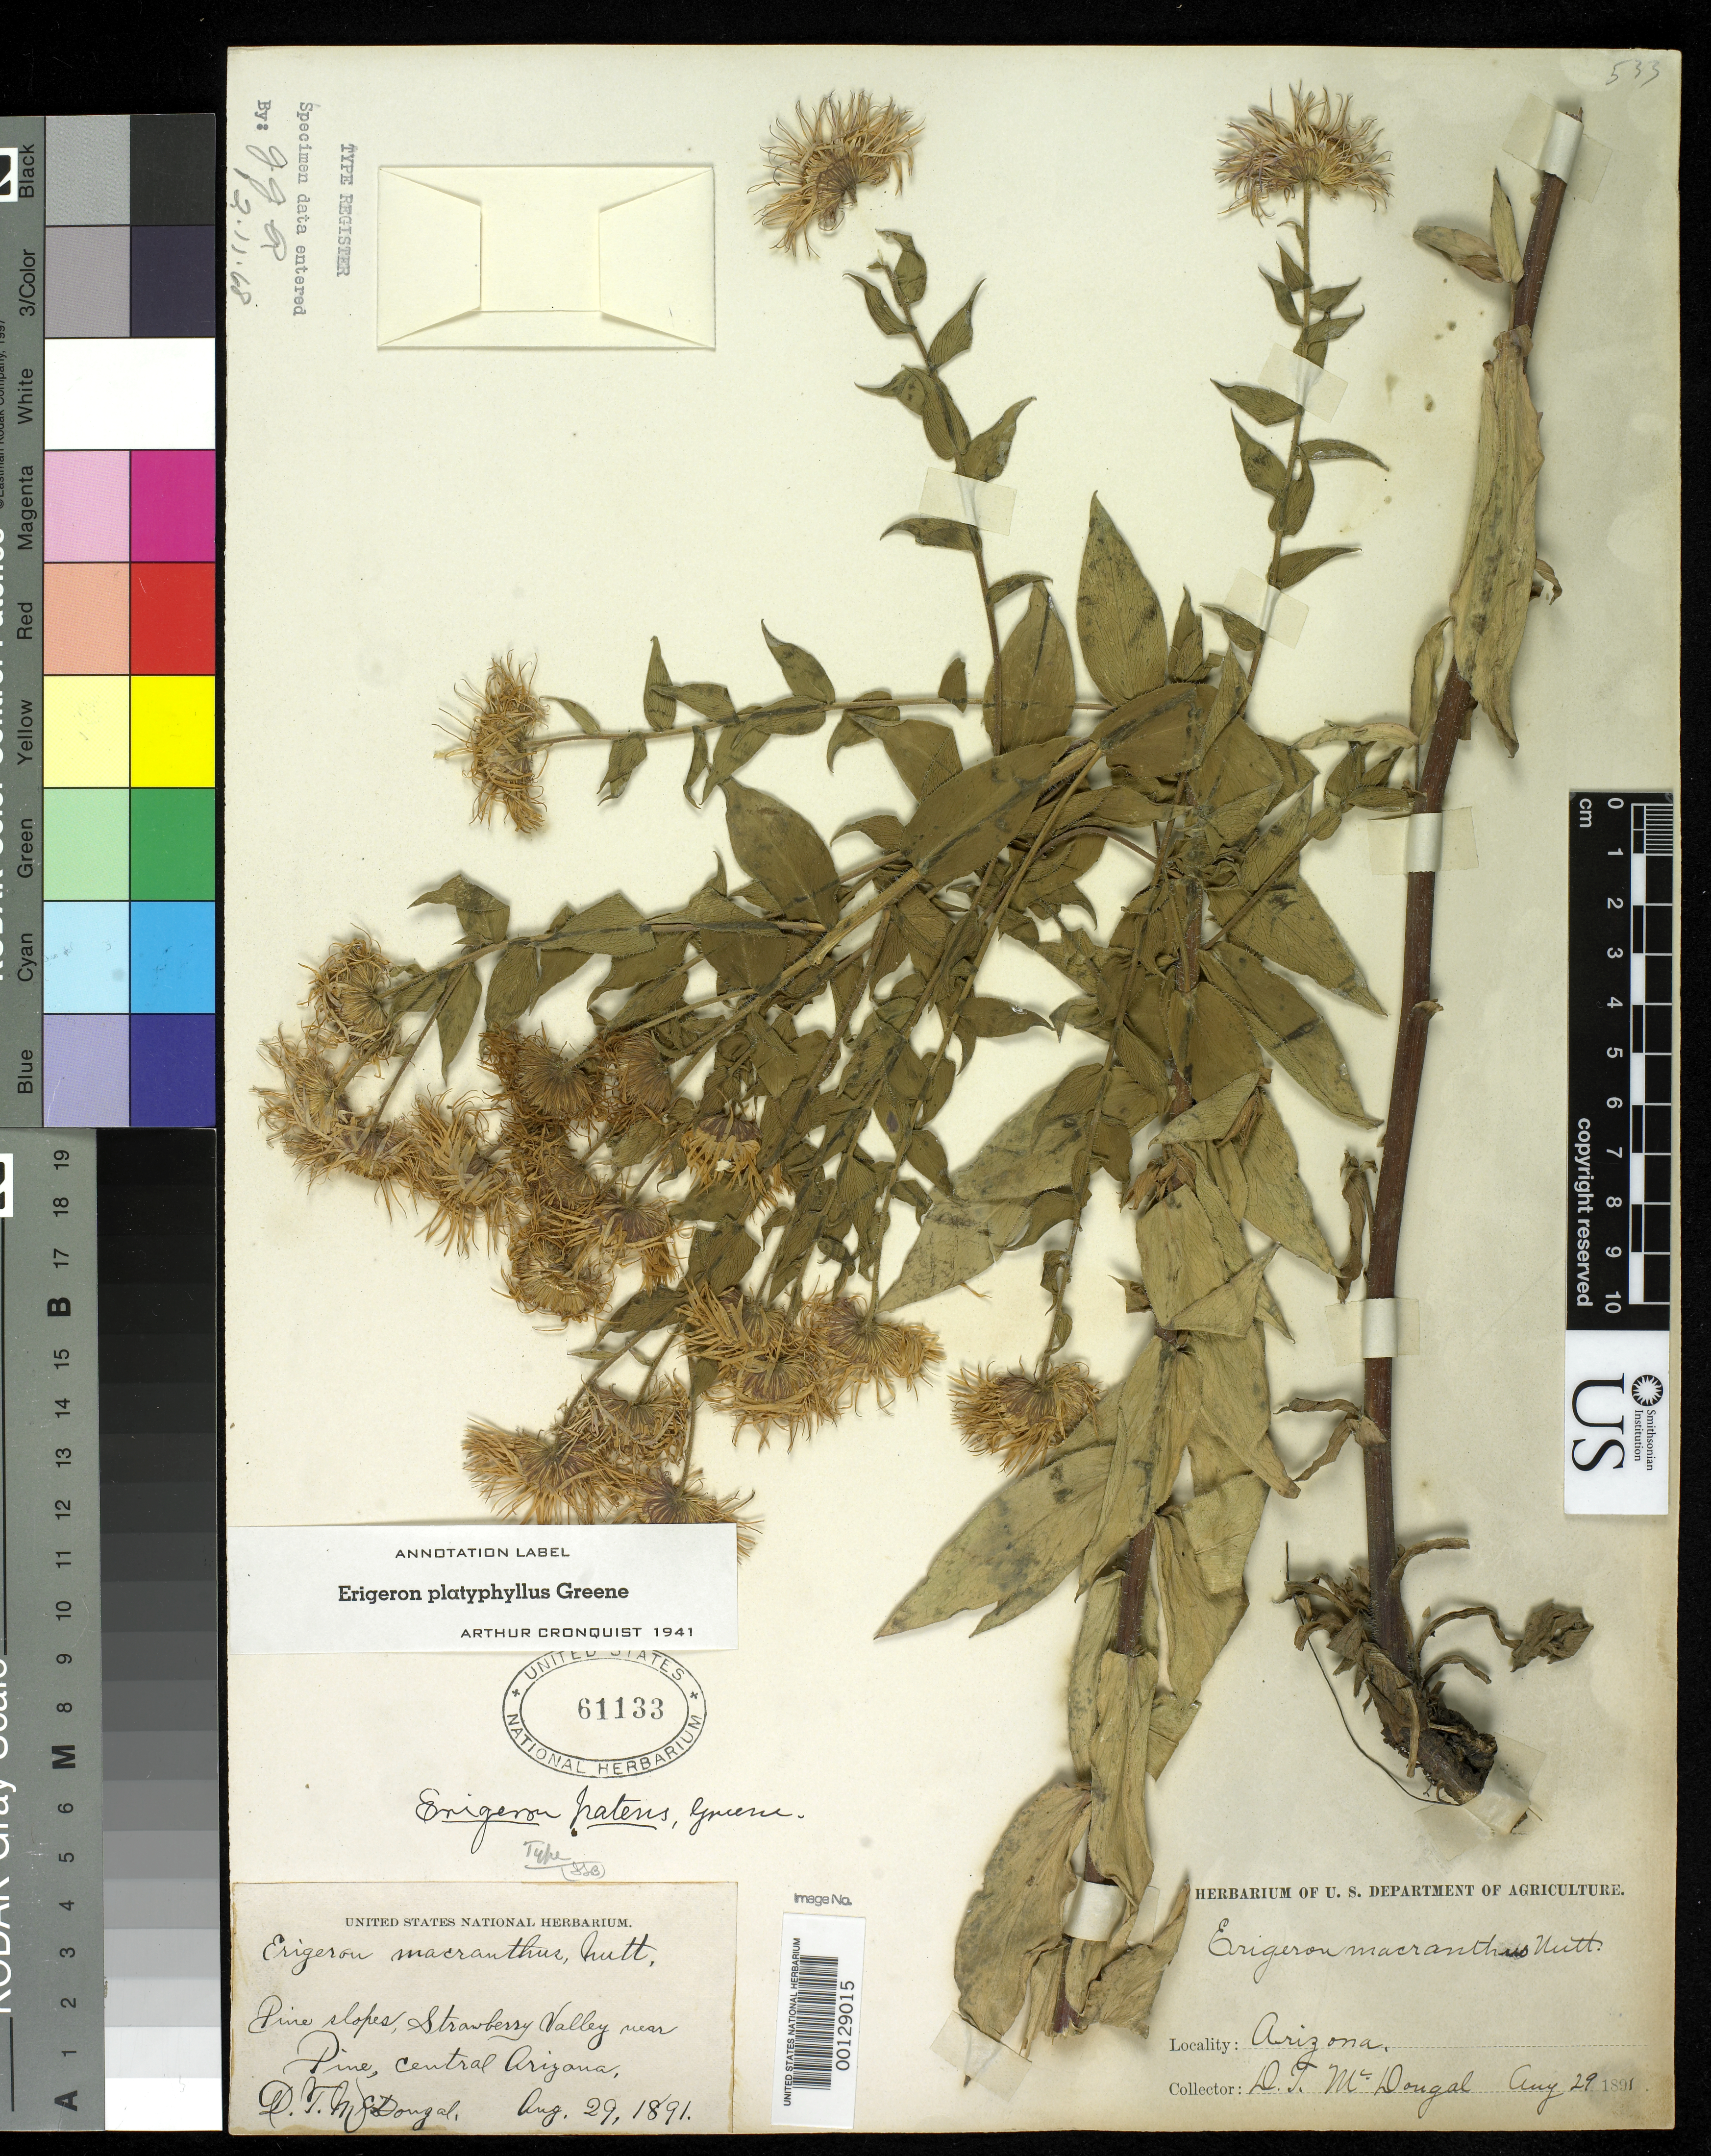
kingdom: Plantae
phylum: Tracheophyta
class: Magnoliopsida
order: Asterales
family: Asteraceae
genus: Erigeron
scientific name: Erigeron patens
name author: Greene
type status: Holotype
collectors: D. T. MacDougal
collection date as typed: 29 Aug 1891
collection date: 1891-08-29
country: United States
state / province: Arizona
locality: Near Pine, Strawberry Valley.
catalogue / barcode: US 61133